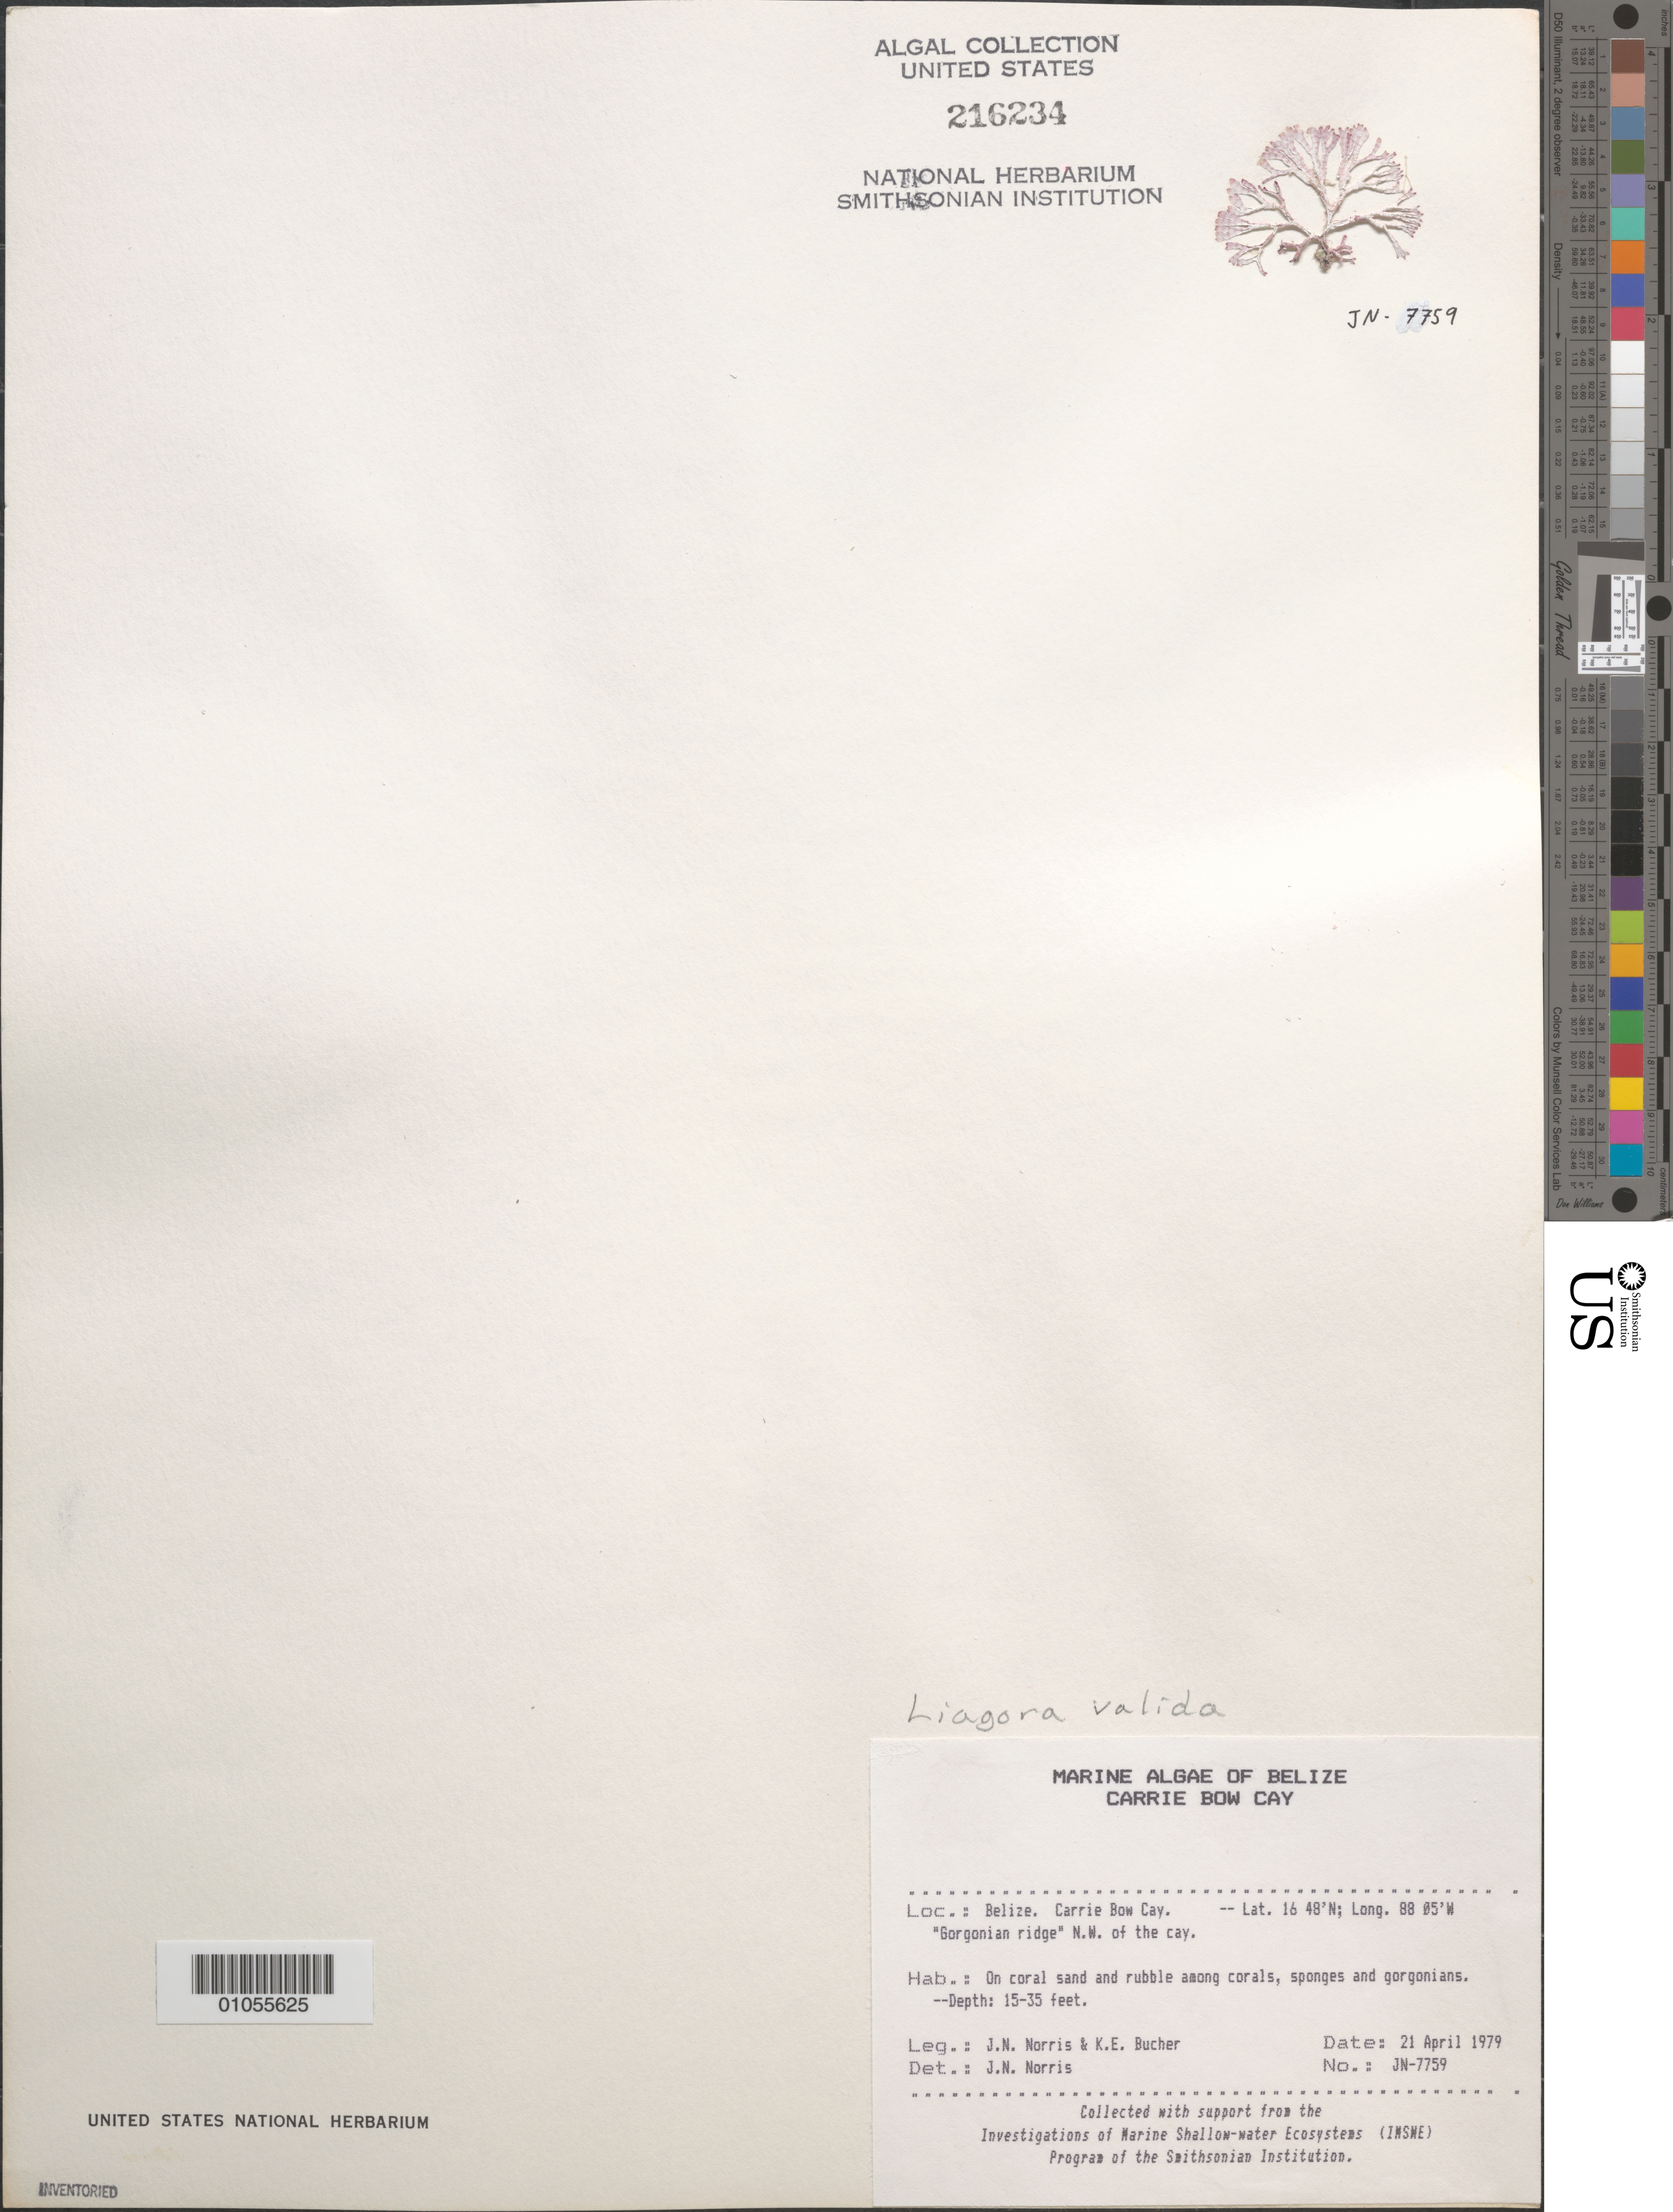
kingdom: Plantae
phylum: Rhodophyta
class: Florideophyceae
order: Nemaliales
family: Liagoraceae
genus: Titanophycus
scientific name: Titanophycus validus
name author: (Harv.) Huisman et al.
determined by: Algae name updating Project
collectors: J. N. Norris & K. E. Bucher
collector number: JN-7759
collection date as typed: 21 Apr 1979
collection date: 1979-04-21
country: Belize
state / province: Stann Creek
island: Carrie Bow Cay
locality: "Gorgonian ridge" northwest of the cay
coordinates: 16 48'N, 88 05'W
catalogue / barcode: US 216234